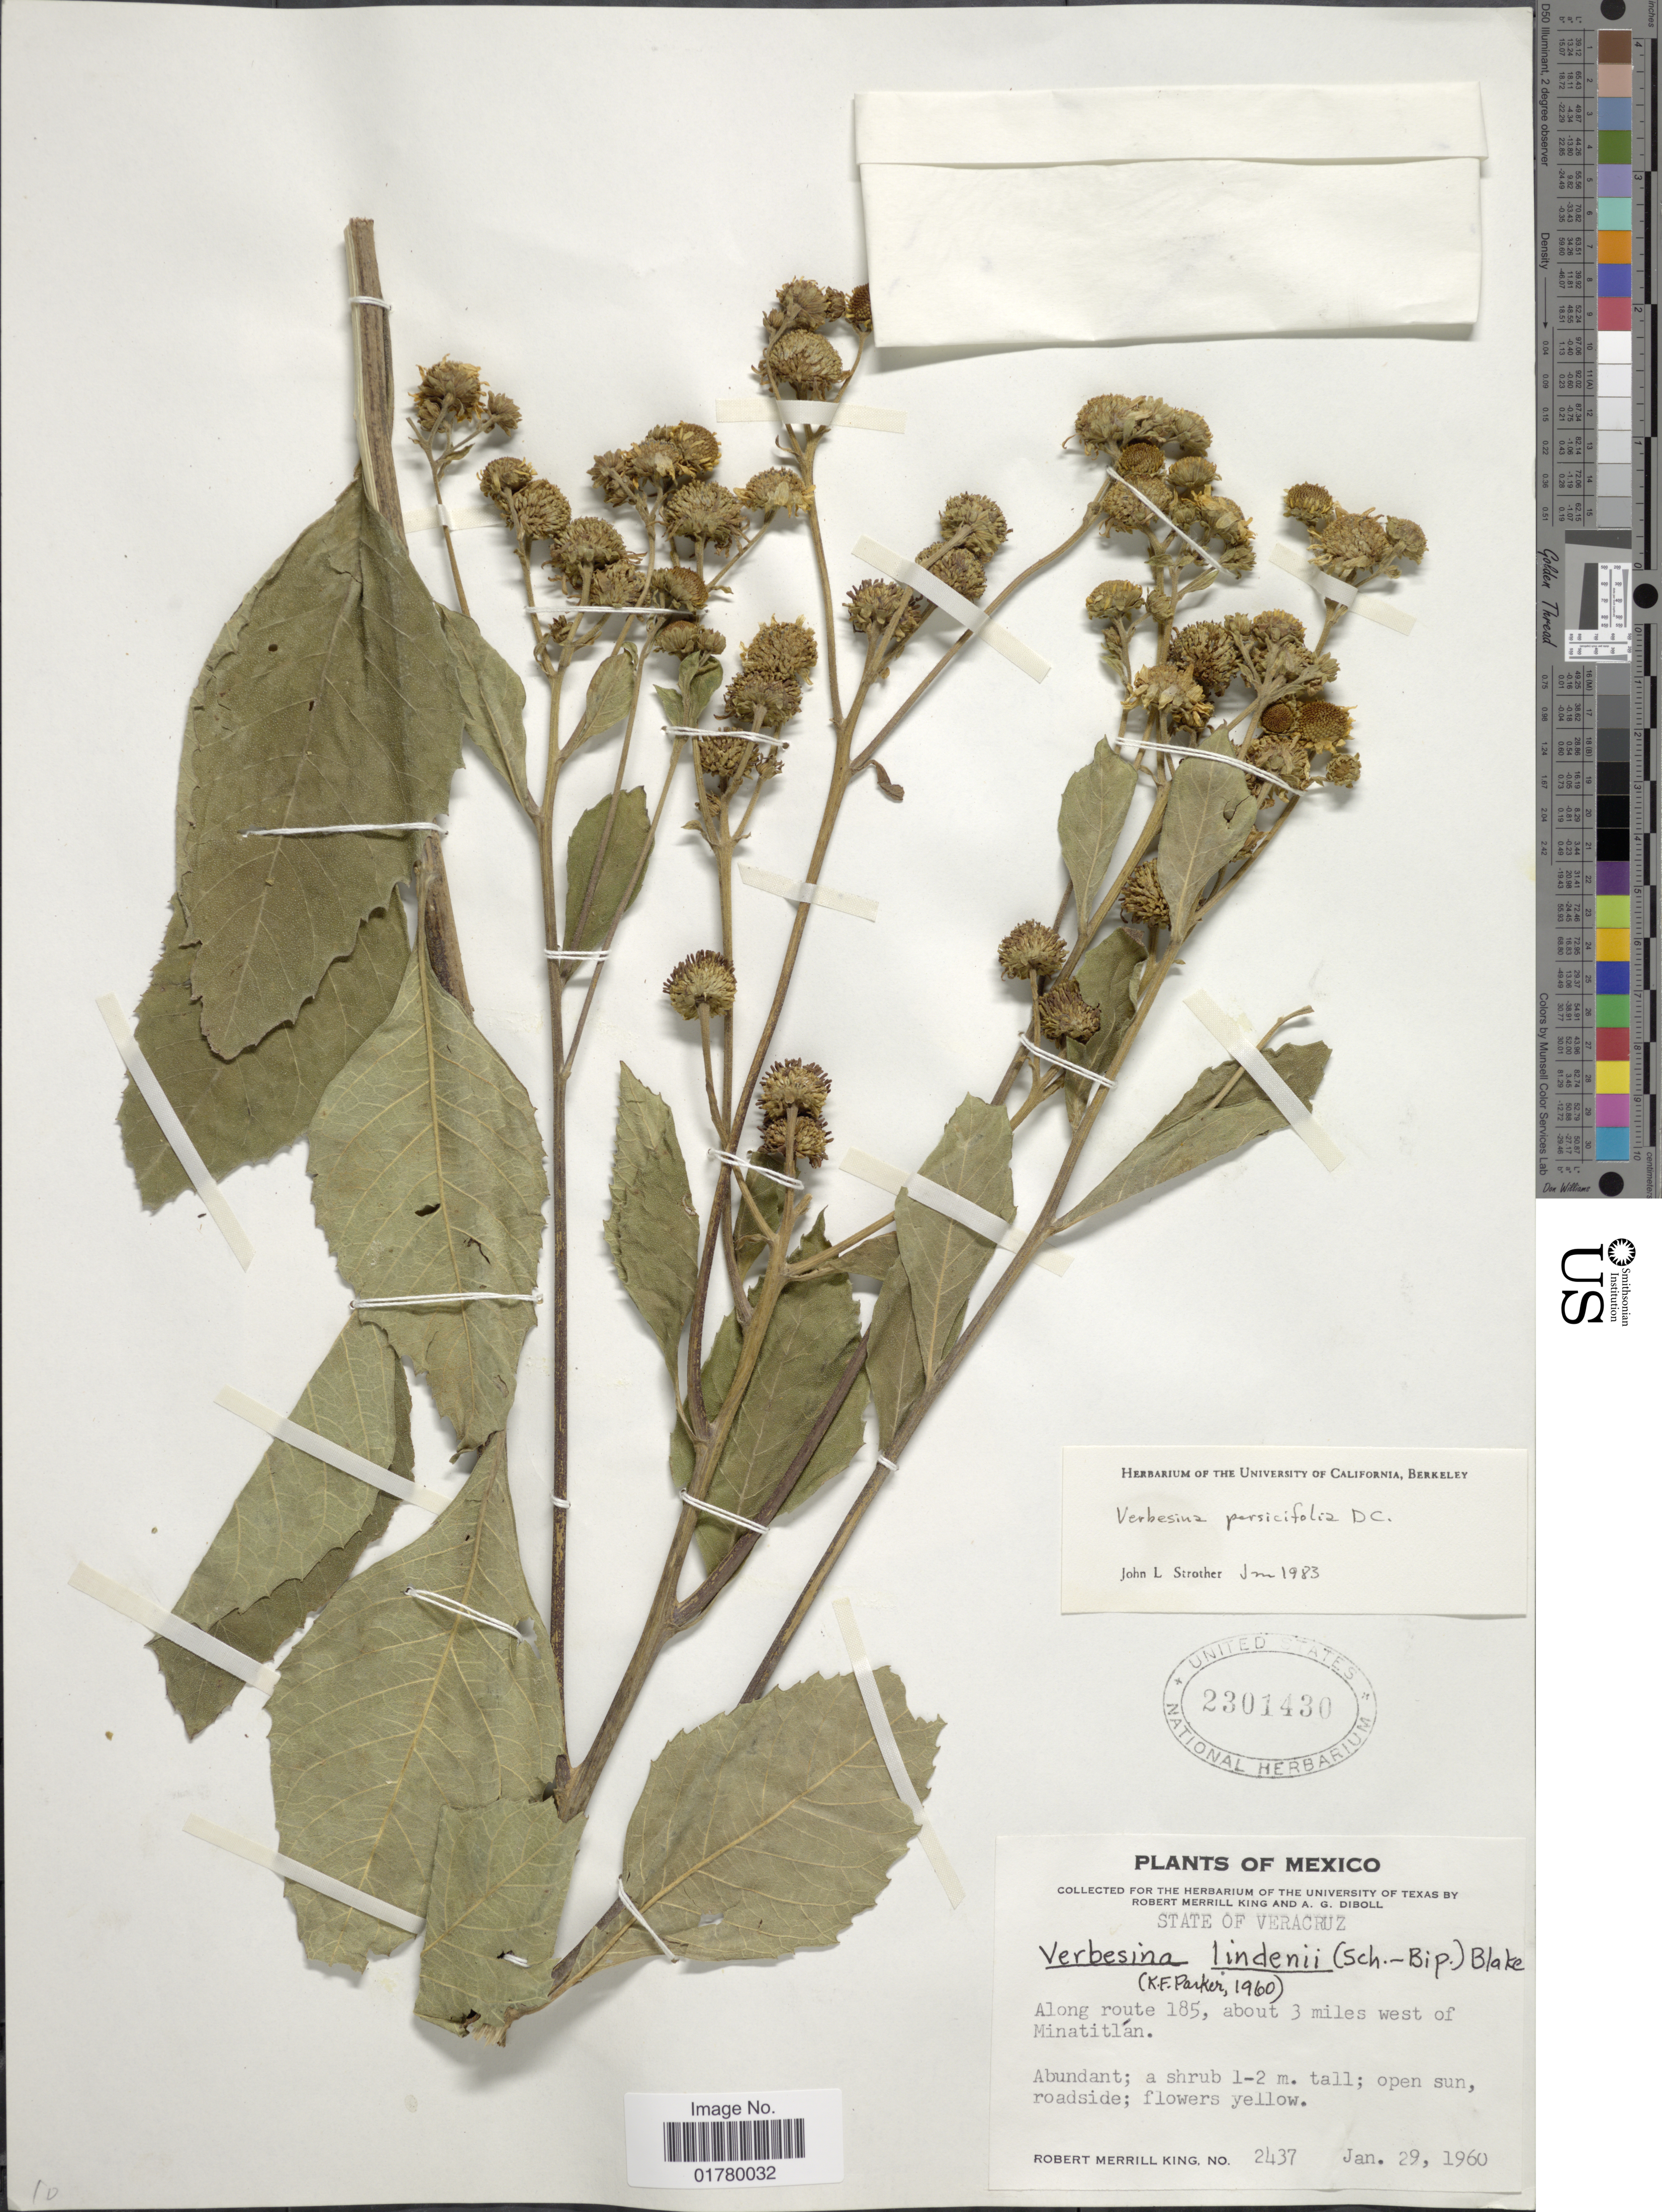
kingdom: Plantae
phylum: Tracheophyta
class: Magnoliopsida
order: Asterales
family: Asteraceae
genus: Verbesina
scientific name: Verbesina persicifolia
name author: DC.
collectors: R. M. King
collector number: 2437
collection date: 1960-01-29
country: Mexico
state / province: Veracruz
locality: Veracruz, Along route 185, about 3 miles west of Minatitlán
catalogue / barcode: US 2301430